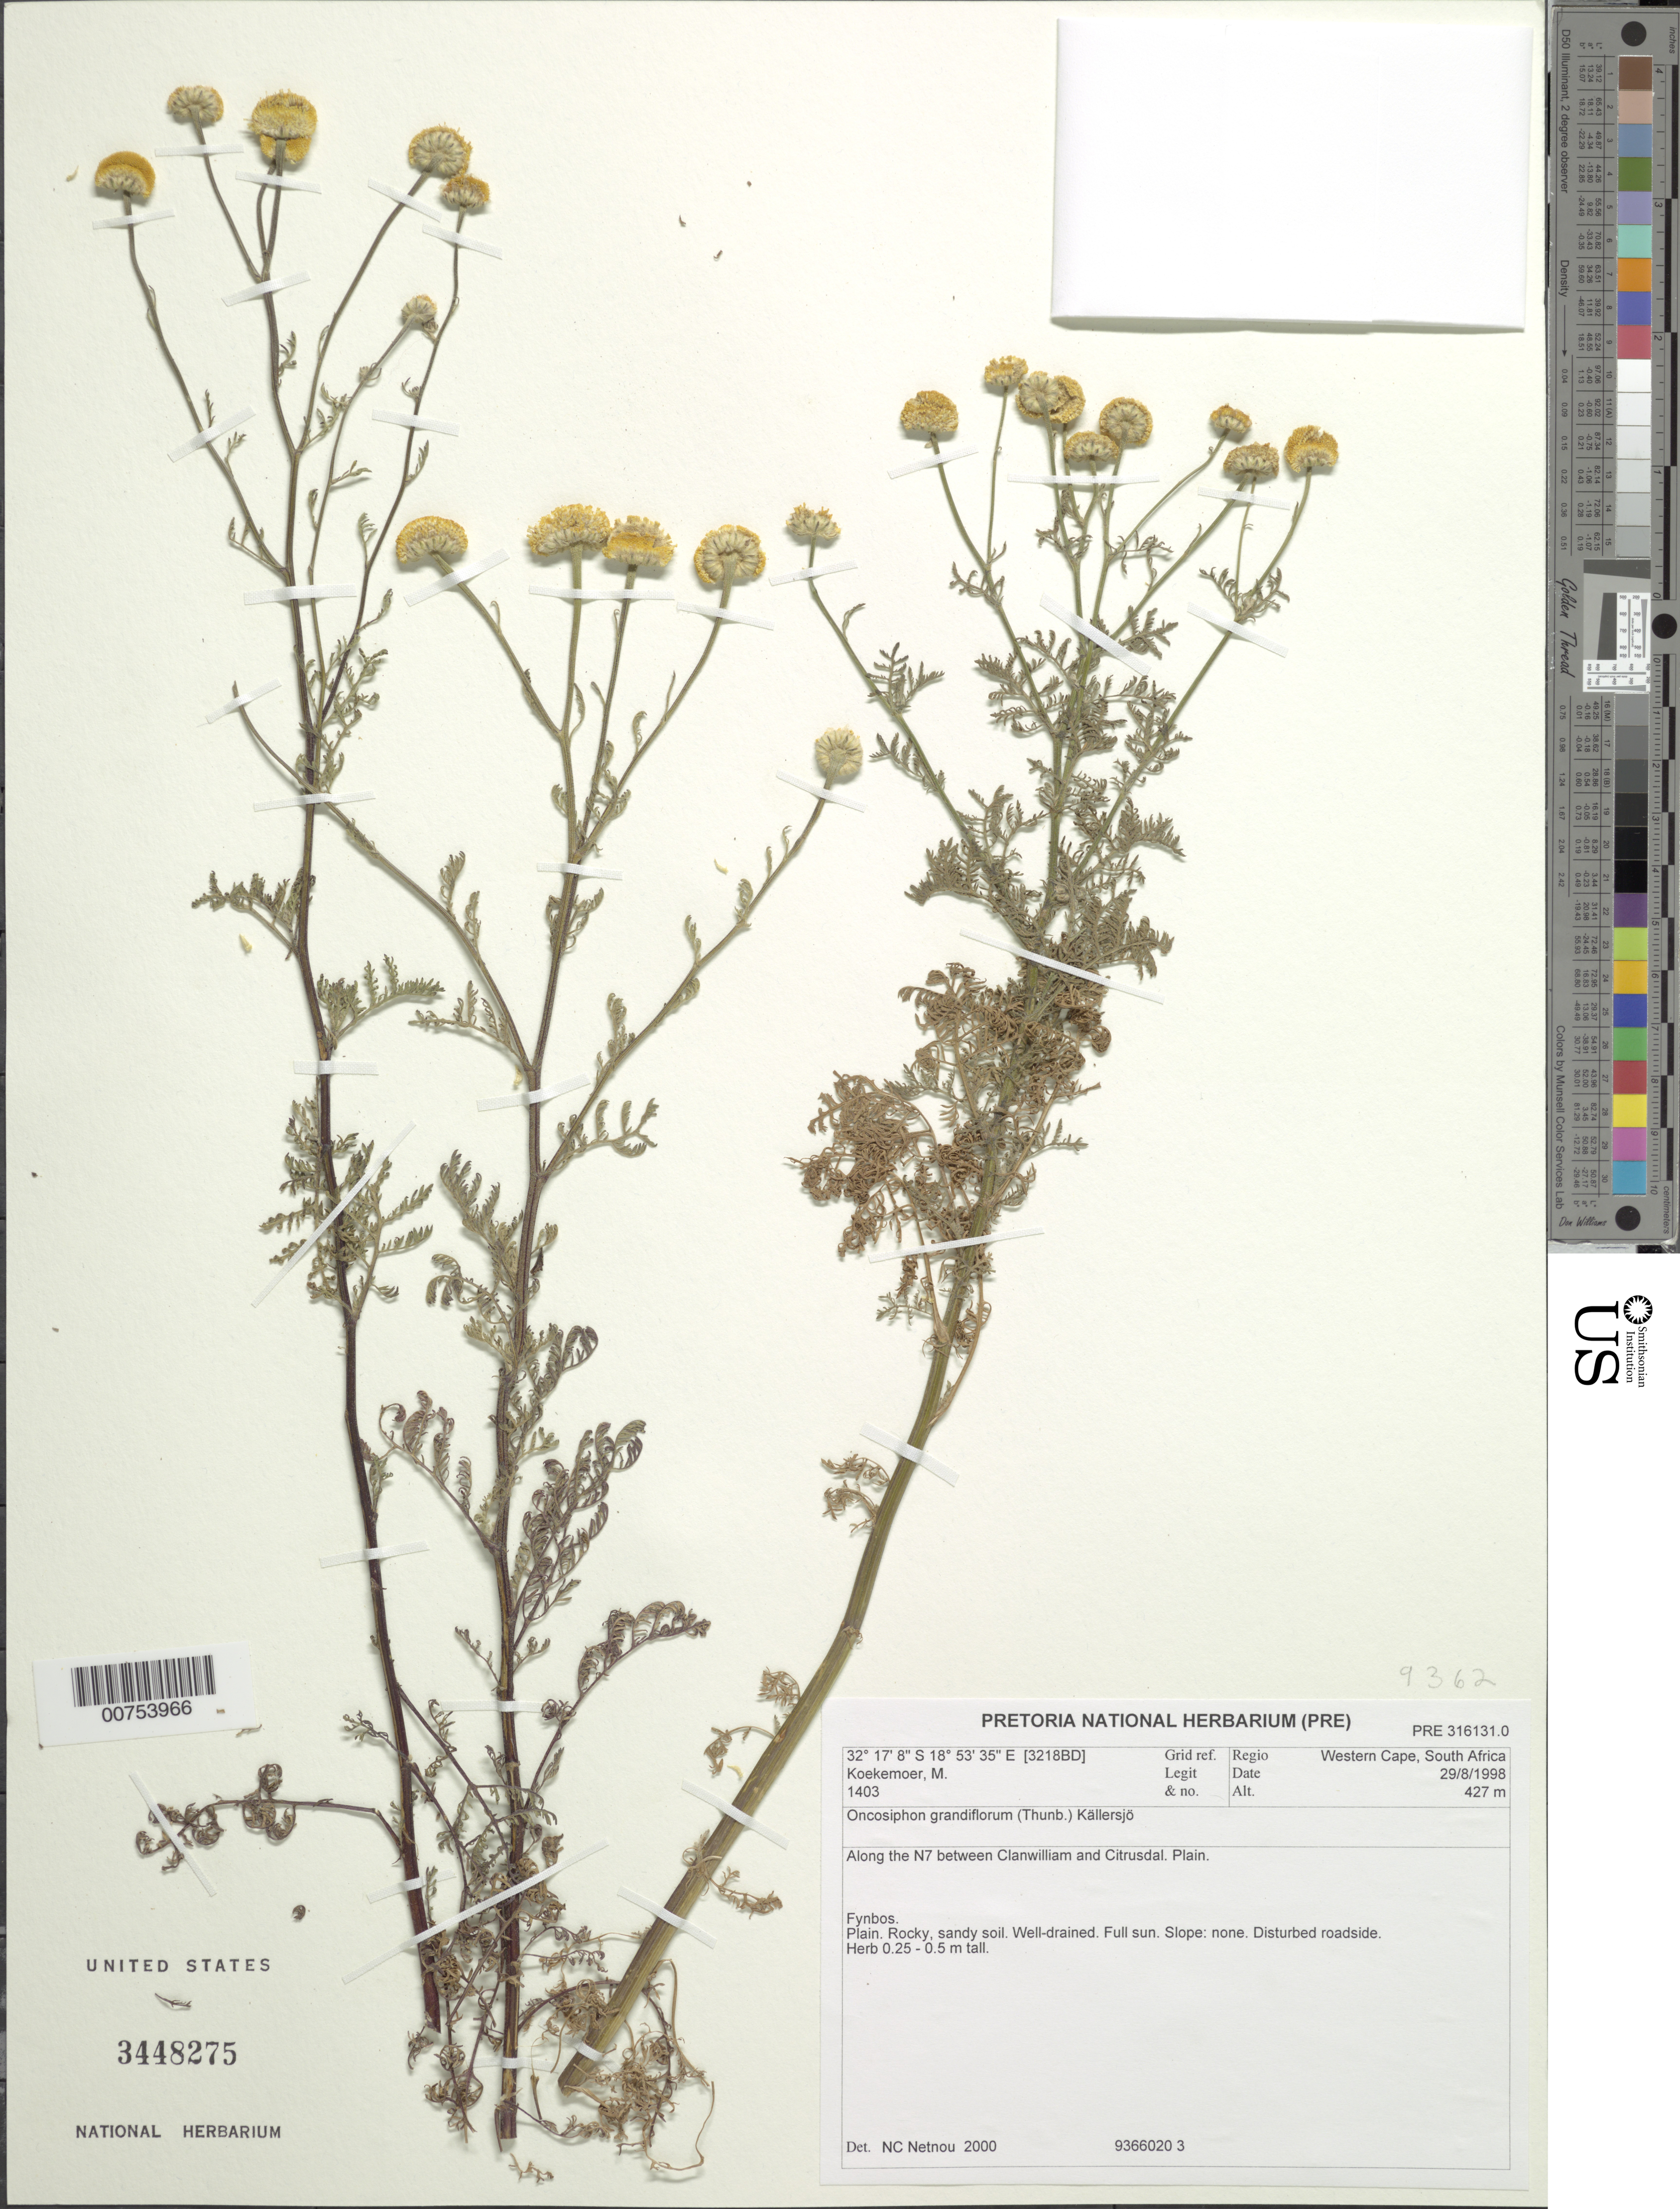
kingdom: Plantae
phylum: Tracheophyta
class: Magnoliopsida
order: Asterales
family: Asteraceae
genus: Oncosiphon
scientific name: Oncosiphon grandiflorum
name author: (Thunb.) Källersjö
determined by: Netnou, N. C.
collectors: M. Koekemoer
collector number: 1403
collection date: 1998-08-29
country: South Africa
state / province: Western Cape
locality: along N7 betw. Clanwilliam and Citrusdal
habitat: Fynbos, plain; rocky, sandy soil, well-drained, full sun, disturbed roadside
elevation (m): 427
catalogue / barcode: US 3448275